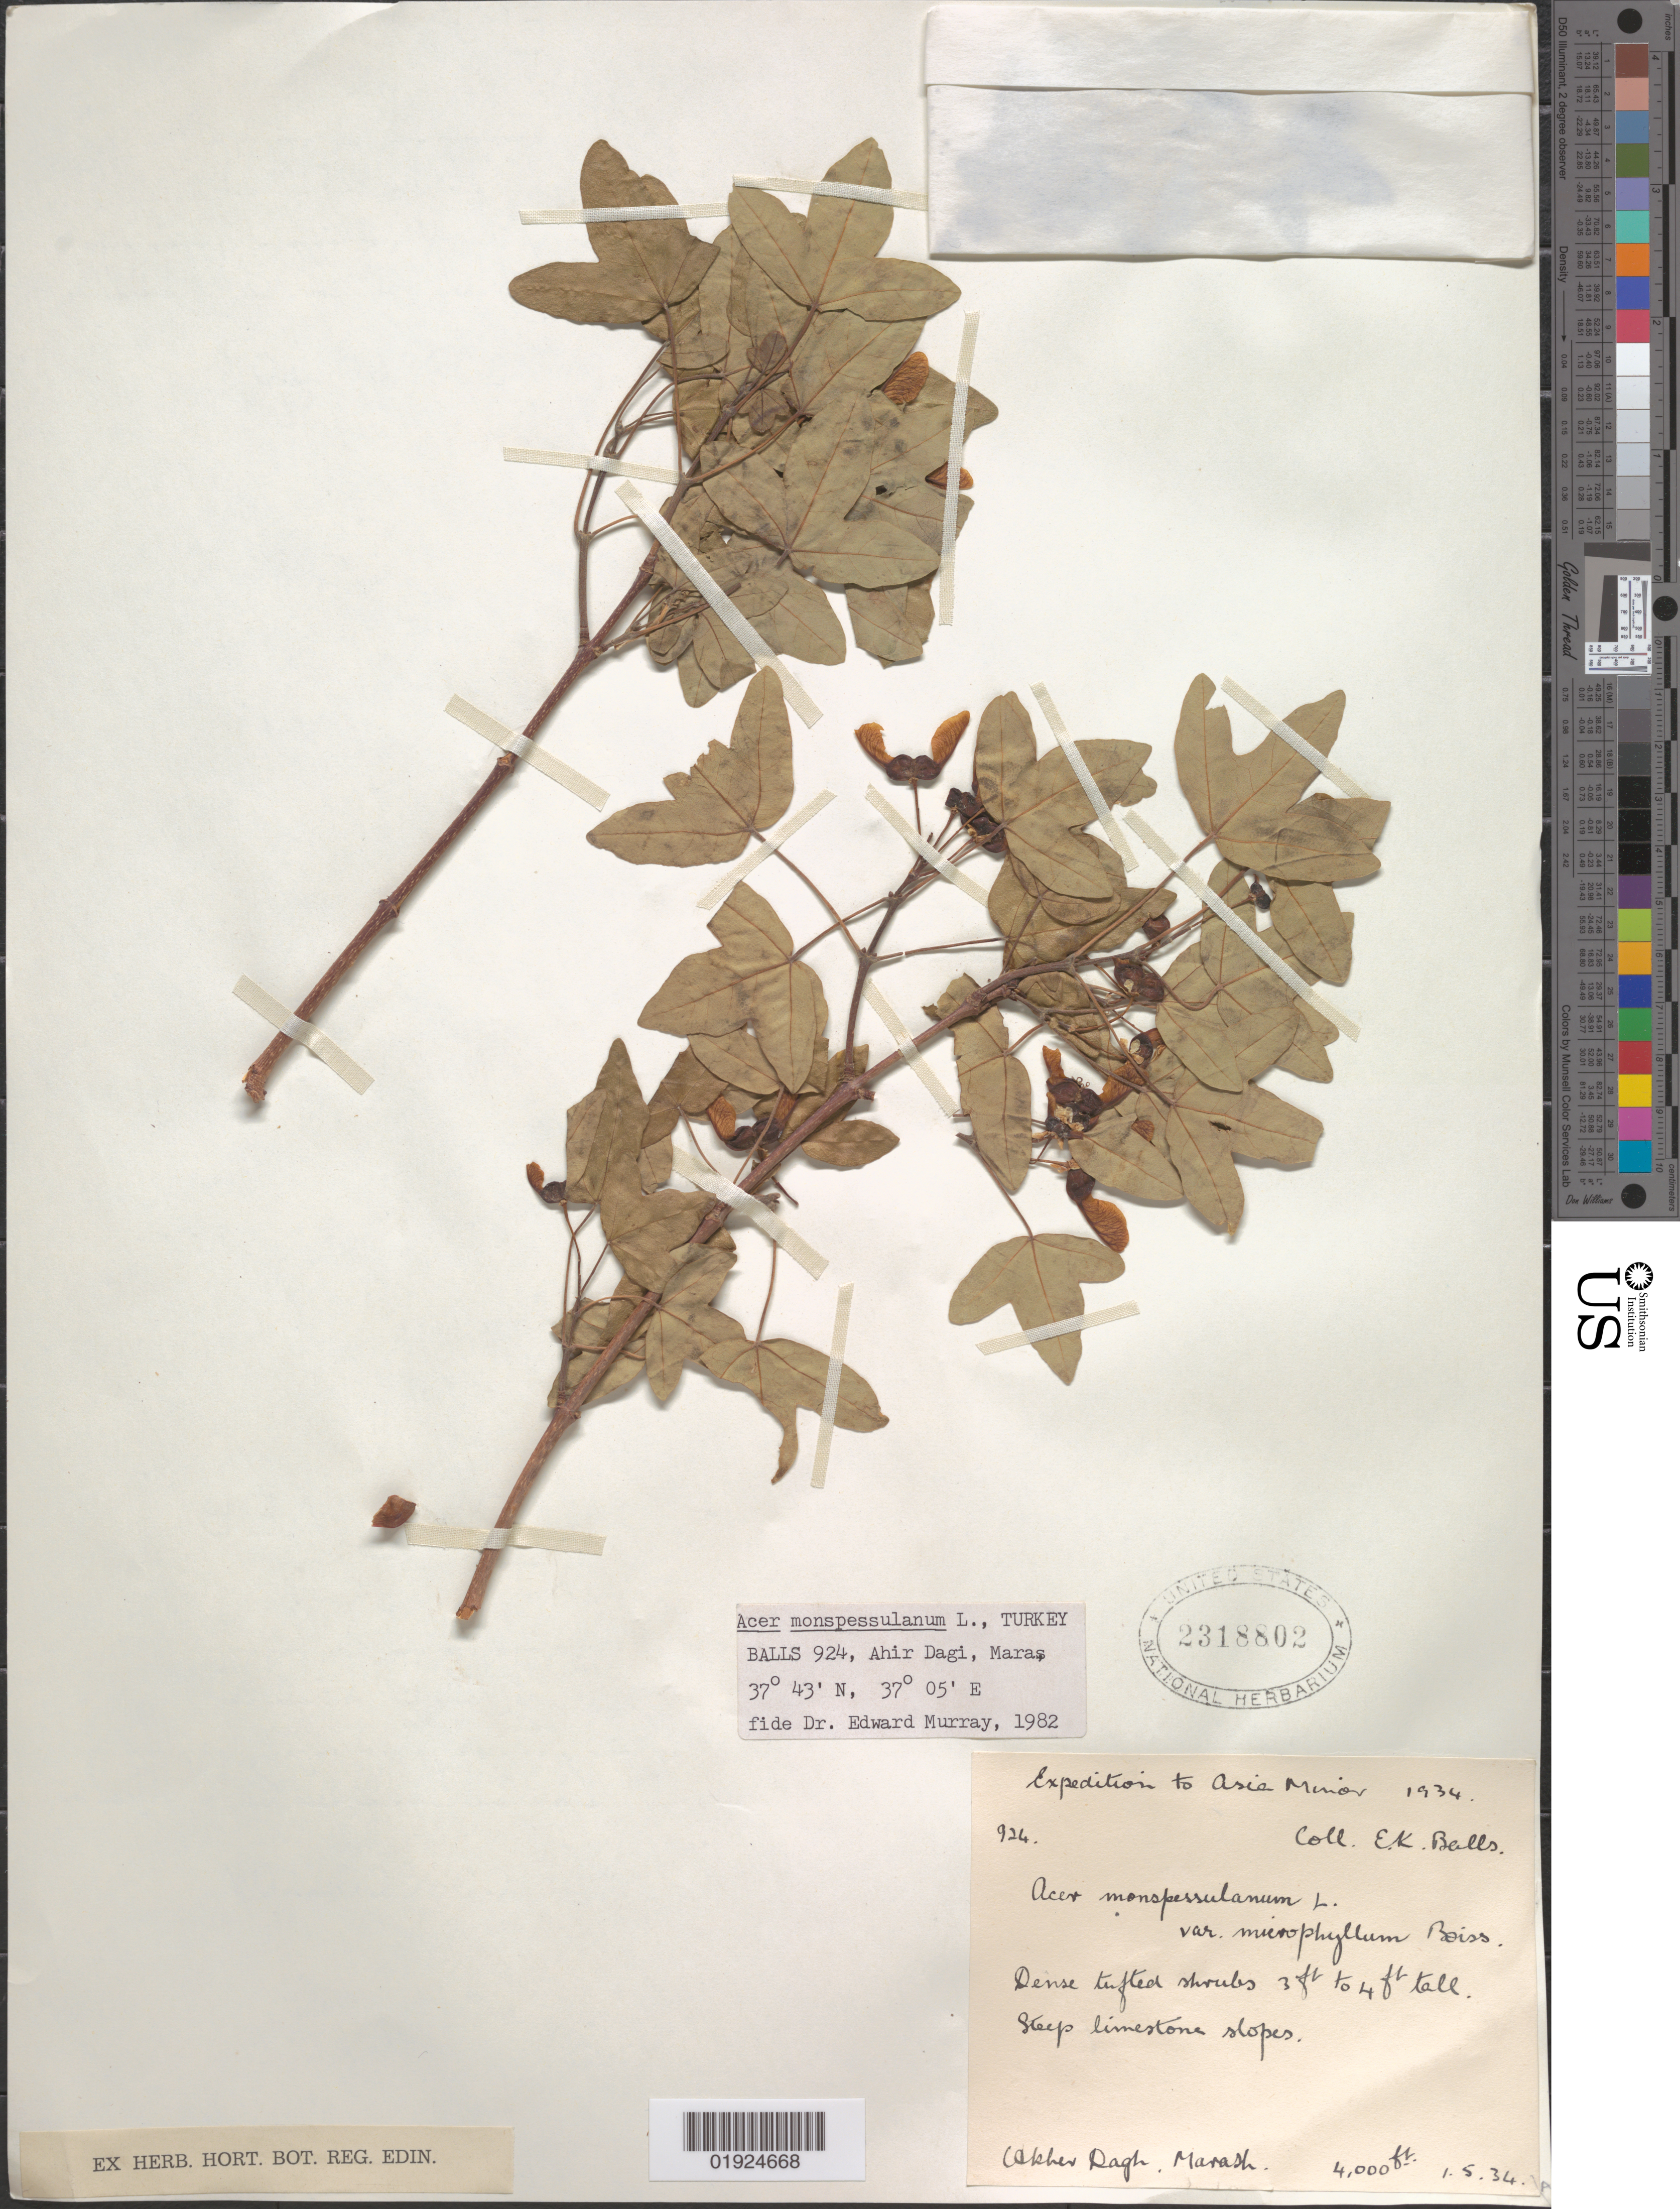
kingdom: Plantae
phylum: Tracheophyta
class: Magnoliopsida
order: Sapindales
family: Sapindaceae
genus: Acer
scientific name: Acer monspessulanum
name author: L.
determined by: Murray, Edward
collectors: E. K. Balls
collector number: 924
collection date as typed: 1.5.34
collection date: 1934-01-05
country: Turkey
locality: Marash [Kahramanmaraş ?], Akher Dagh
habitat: Steep limestone slopes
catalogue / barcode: US 2318802